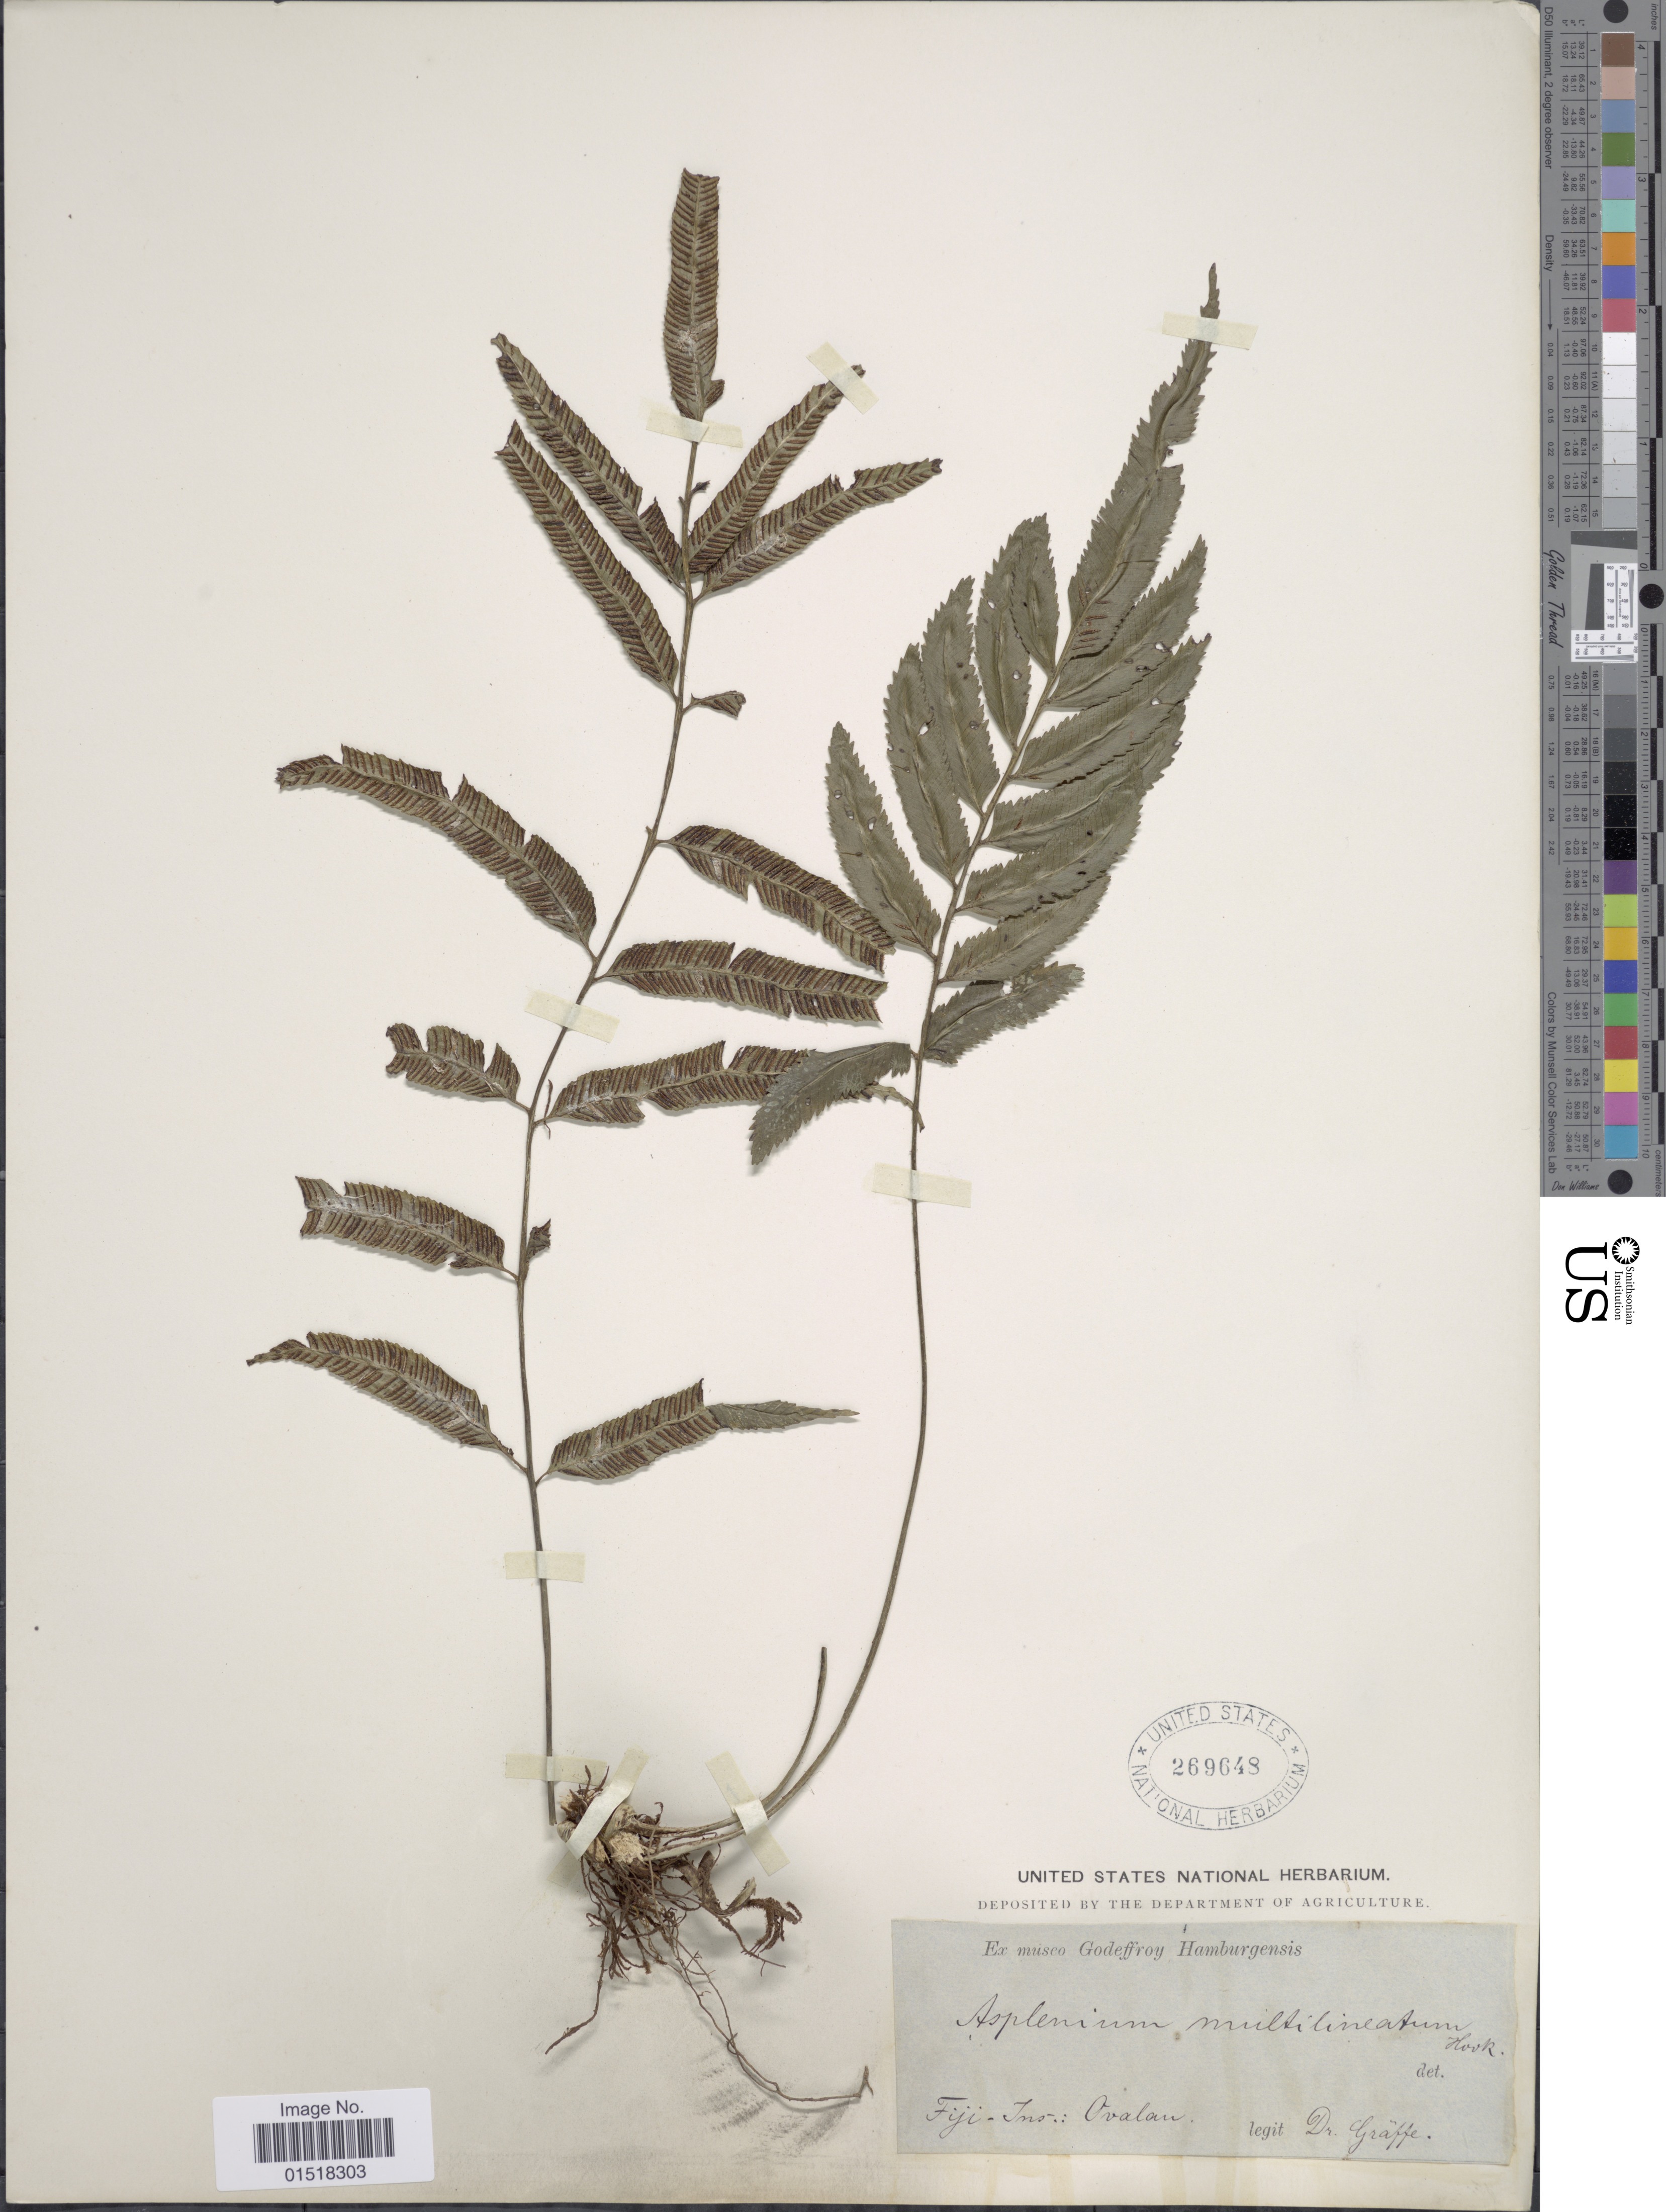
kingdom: Plantae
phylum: Tracheophyta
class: Polypodiopsida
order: Polypodiales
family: Aspleniaceae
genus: Asplenium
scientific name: Asplenium remotum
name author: T. Moore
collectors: Graeffe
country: Fiji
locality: Fiji-Ins.: Ovalau.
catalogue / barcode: US 269648